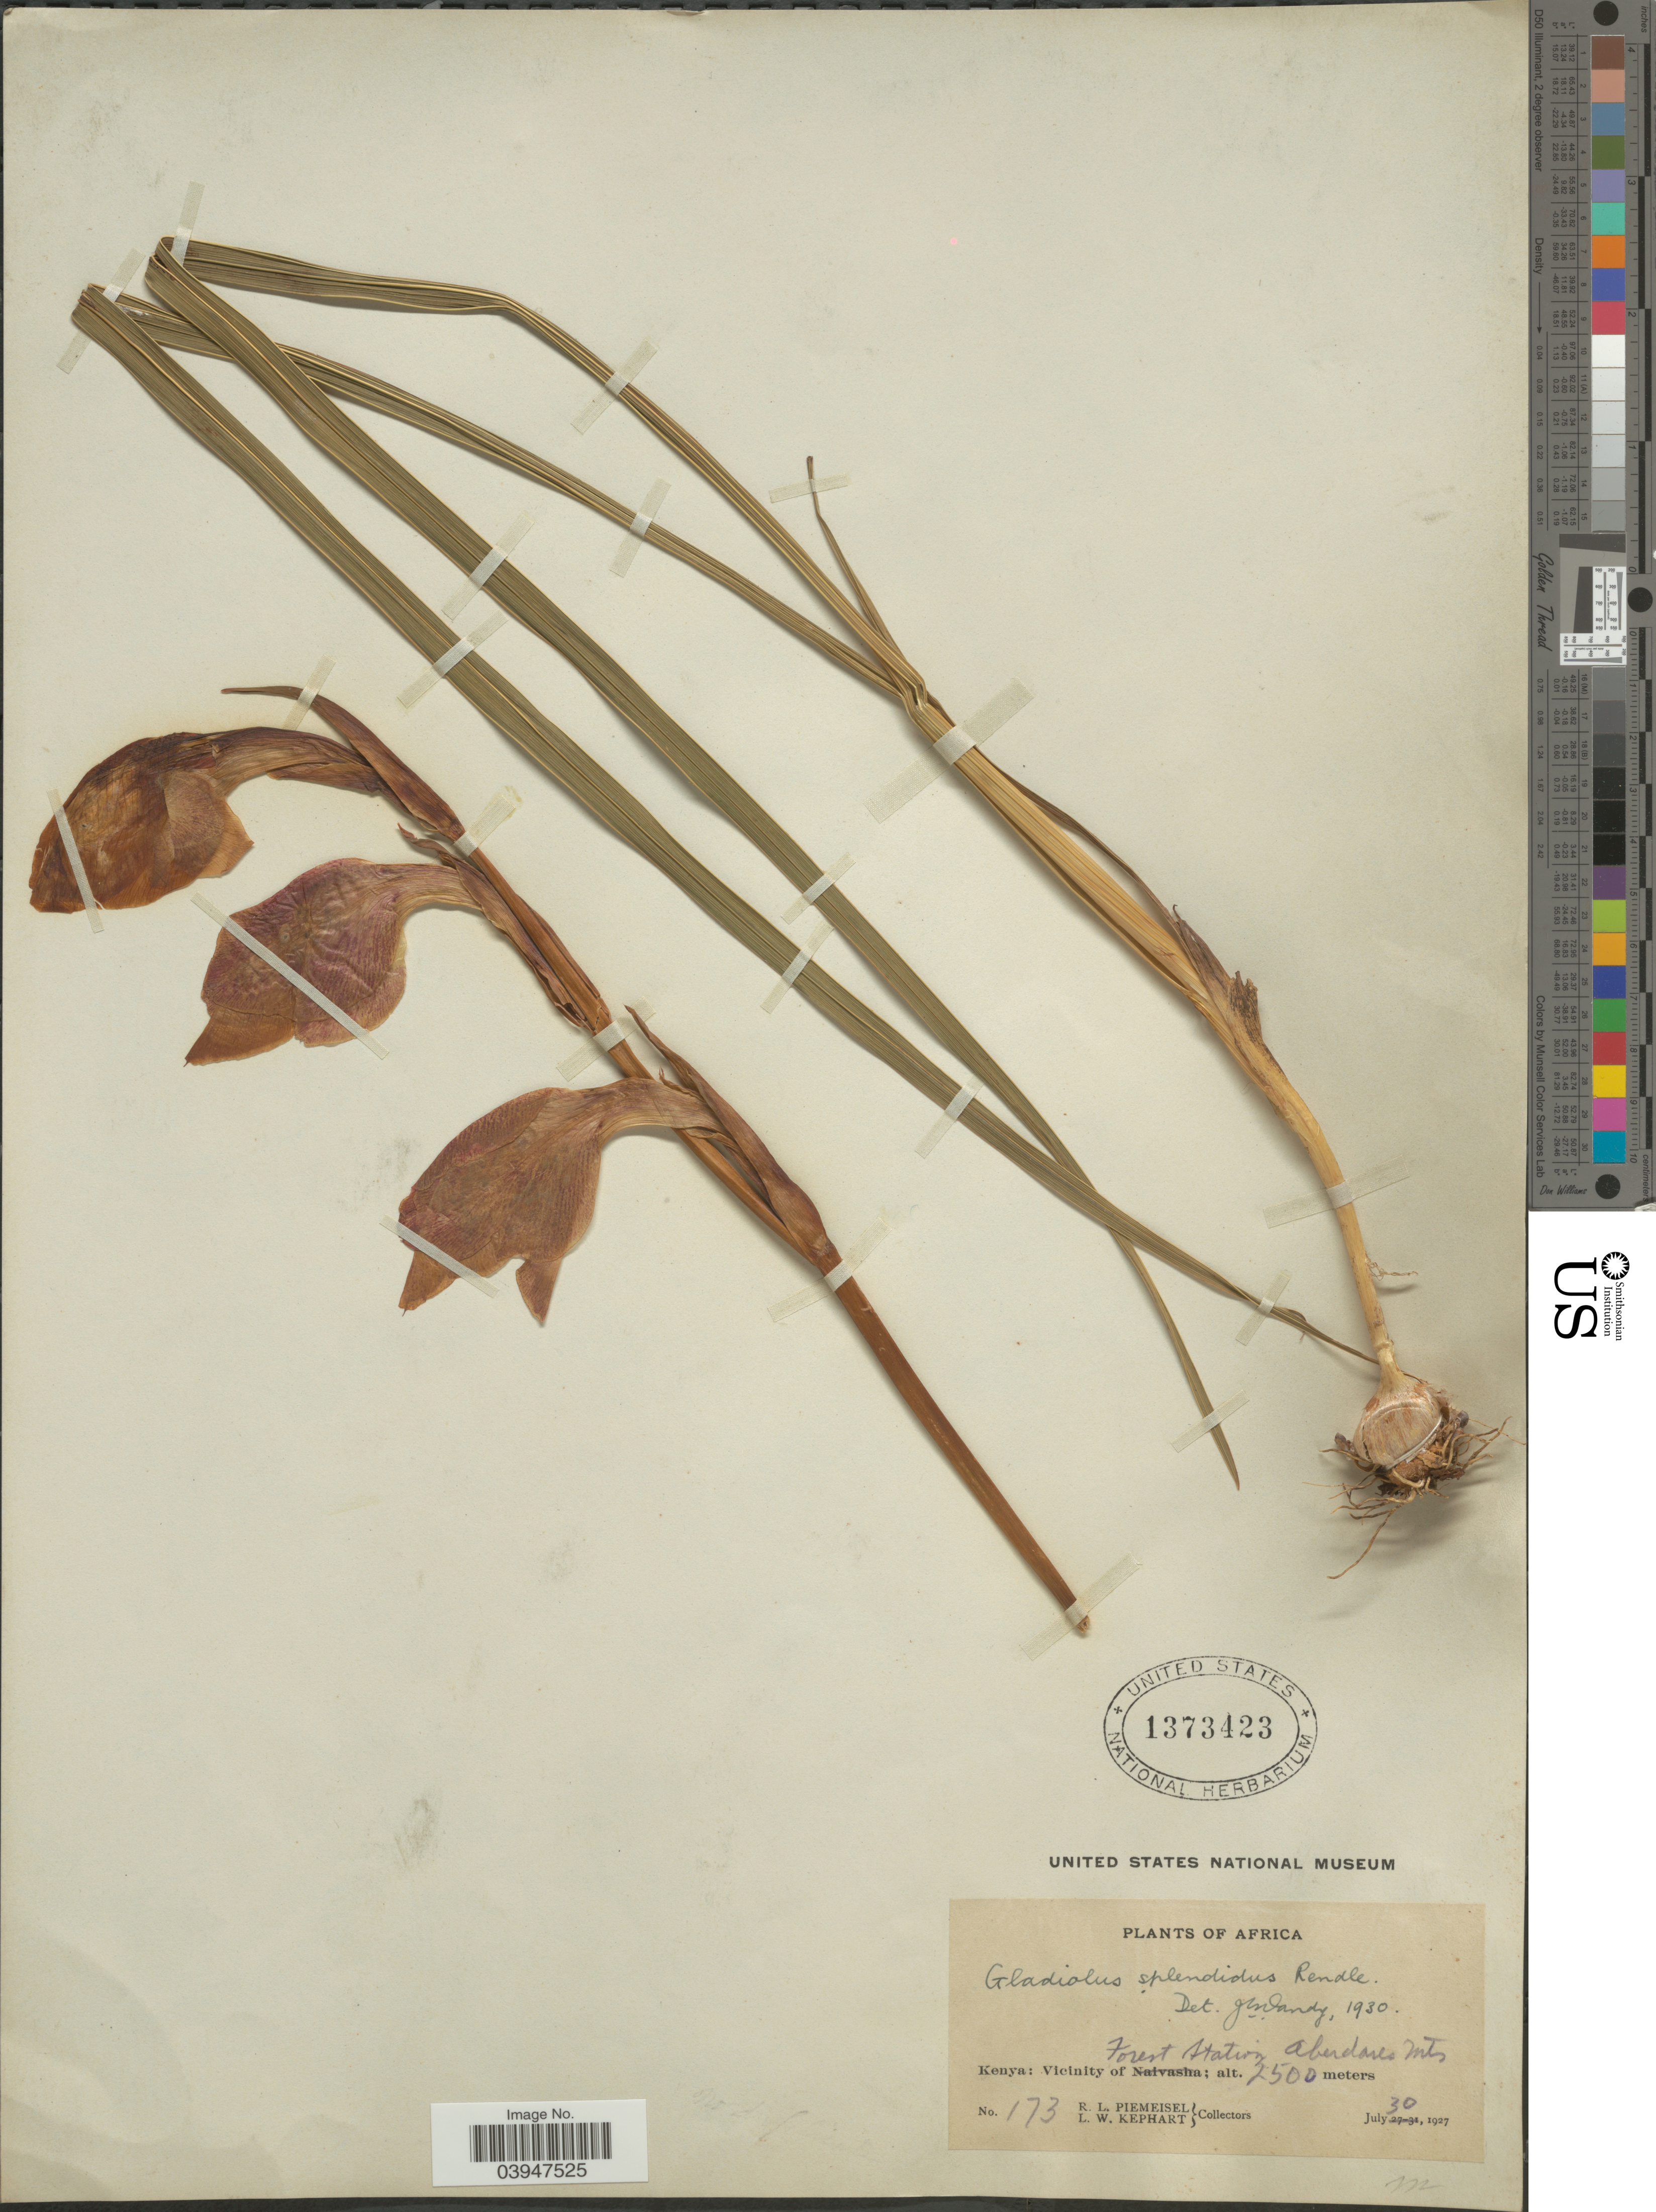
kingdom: Plantae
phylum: Tracheophyta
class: Liliopsida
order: Asparagales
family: Iridaceae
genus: Gladiolus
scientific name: Gladiolus splendidus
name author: Rendle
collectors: R. L. Piemeisel & L. W. Kephart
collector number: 173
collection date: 1927-07-30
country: Kenya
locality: Vicinity of Forest Station Aberdares Mts.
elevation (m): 2500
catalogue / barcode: US 1373423